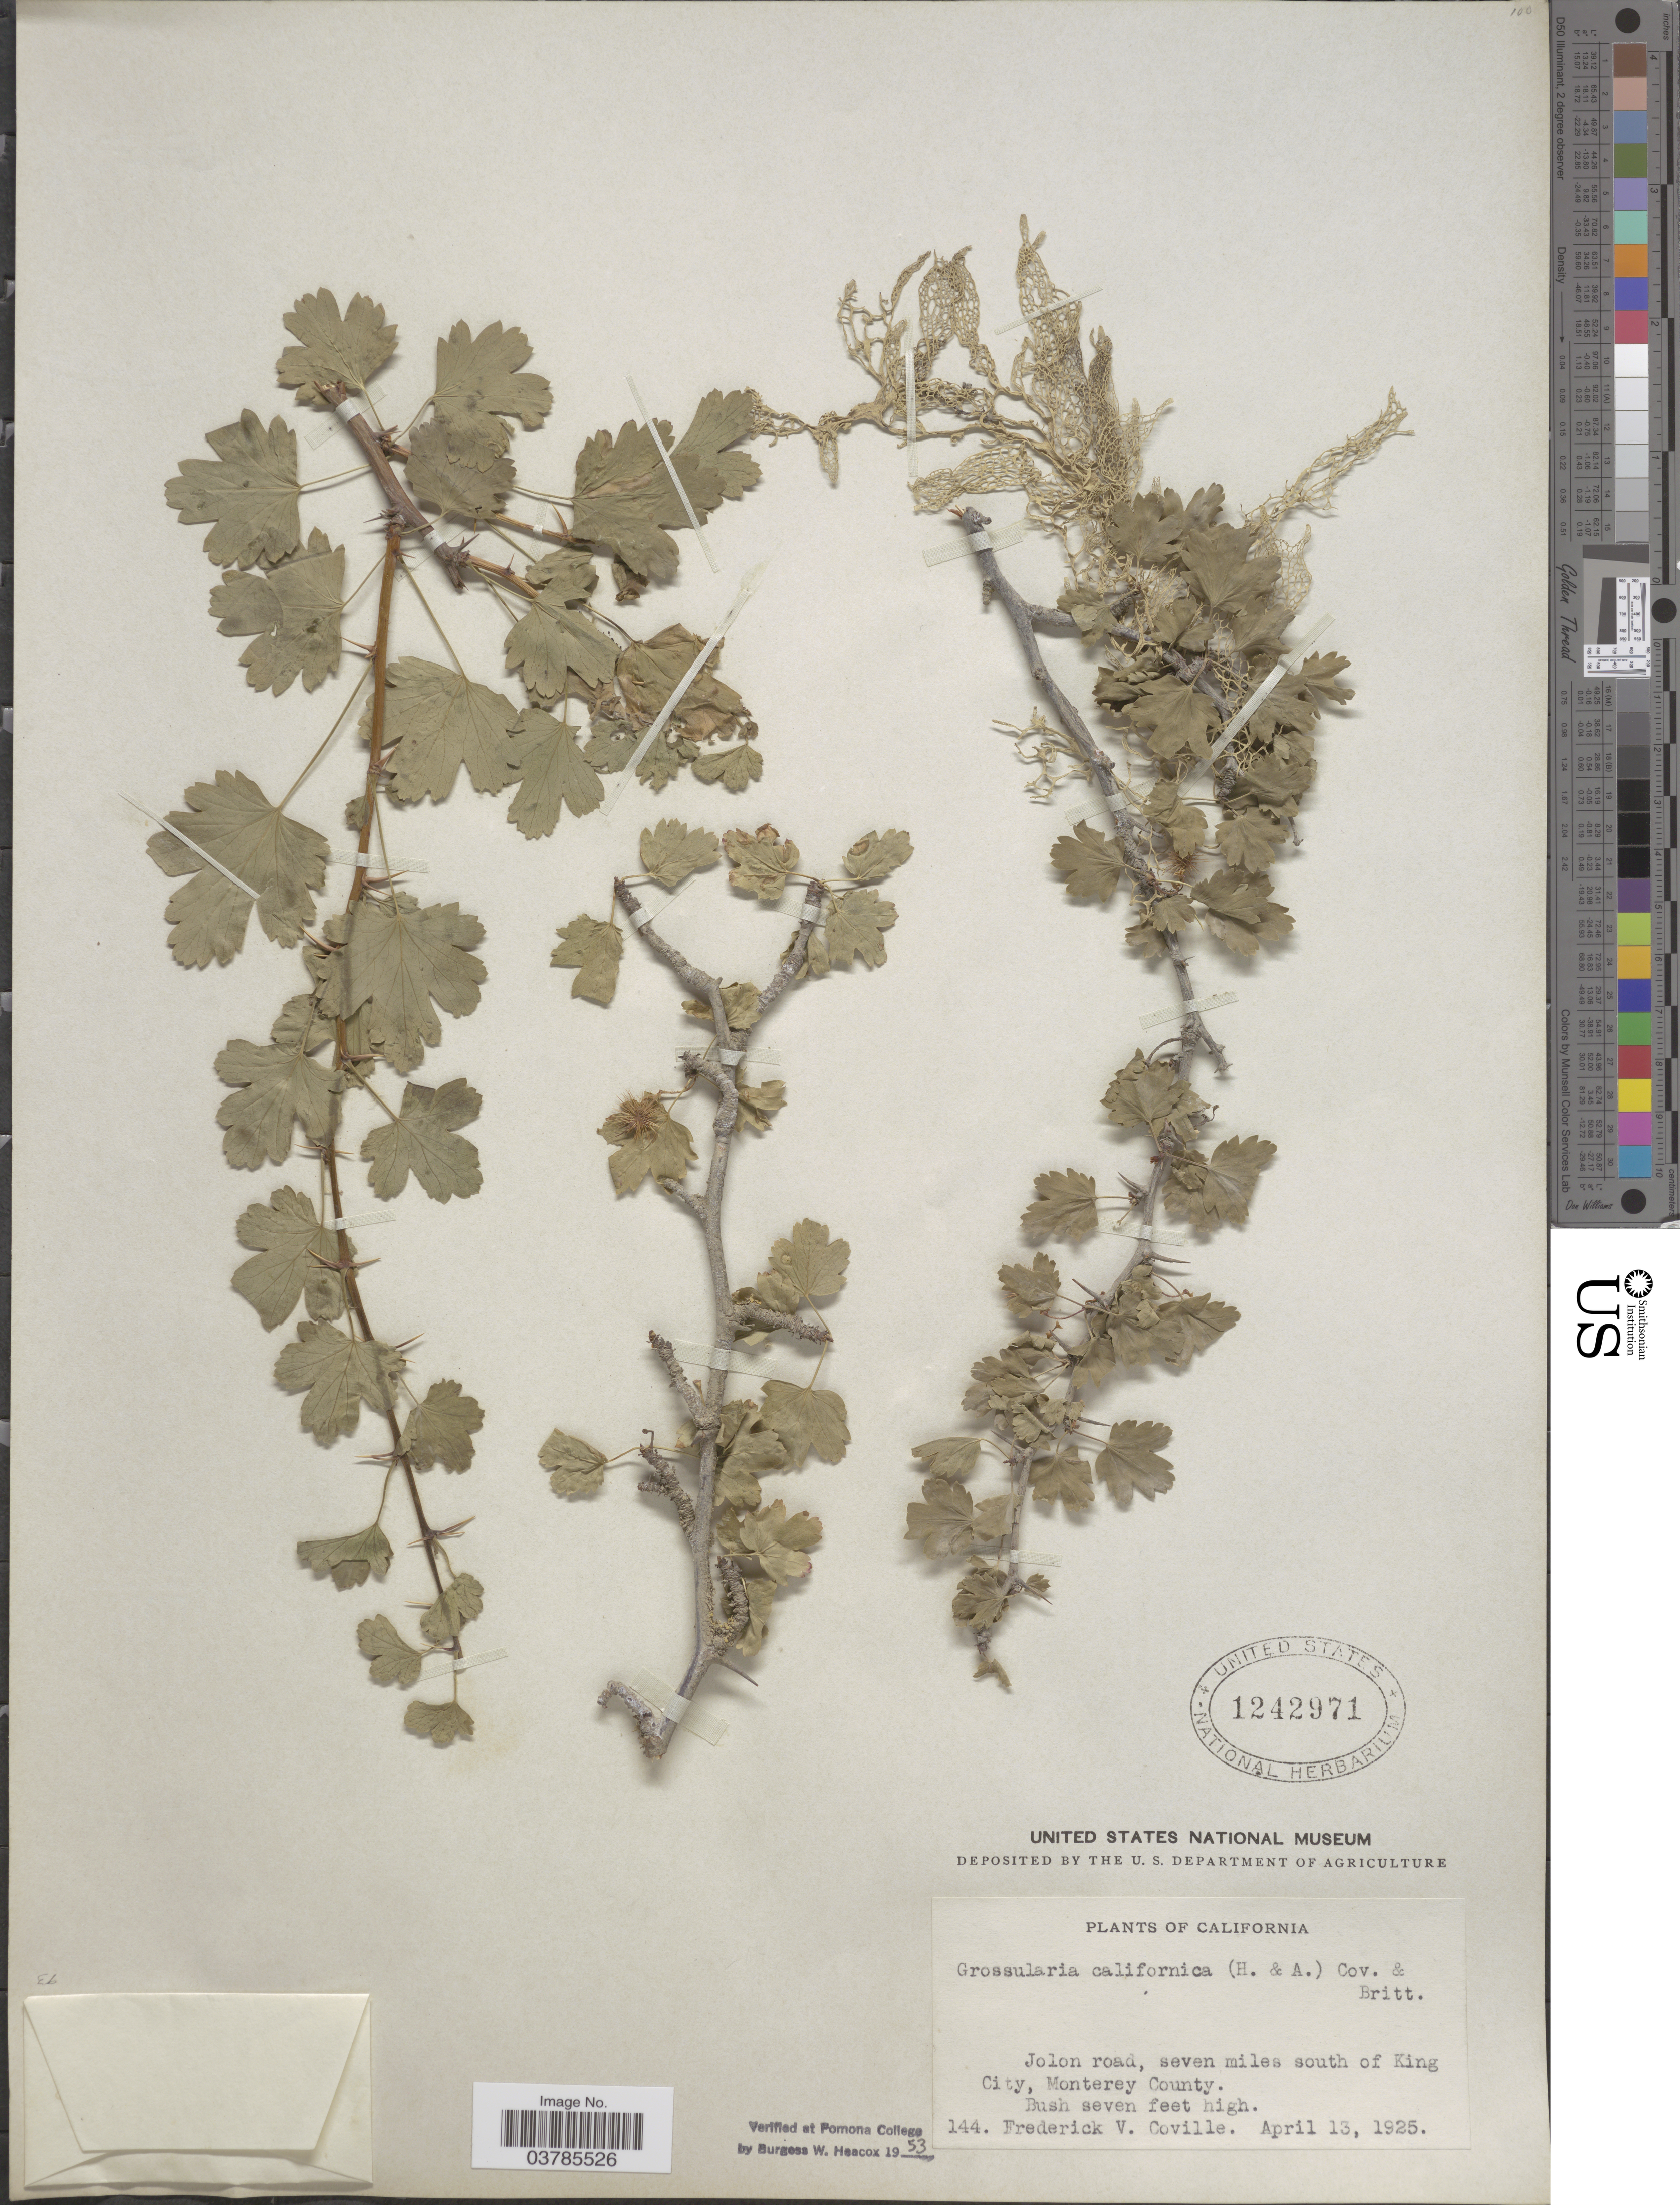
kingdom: Plantae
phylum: Tracheophyta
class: Magnoliopsida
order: Saxifragales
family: Grossulariaceae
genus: Ribes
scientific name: Ribes californicum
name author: Hook. & Arn.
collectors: F. V. Coville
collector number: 144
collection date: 1925-04-13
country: United States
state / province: California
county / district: Monterey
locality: Jolon road, seven miles south of King City, Monterey County.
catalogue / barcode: US 1242971